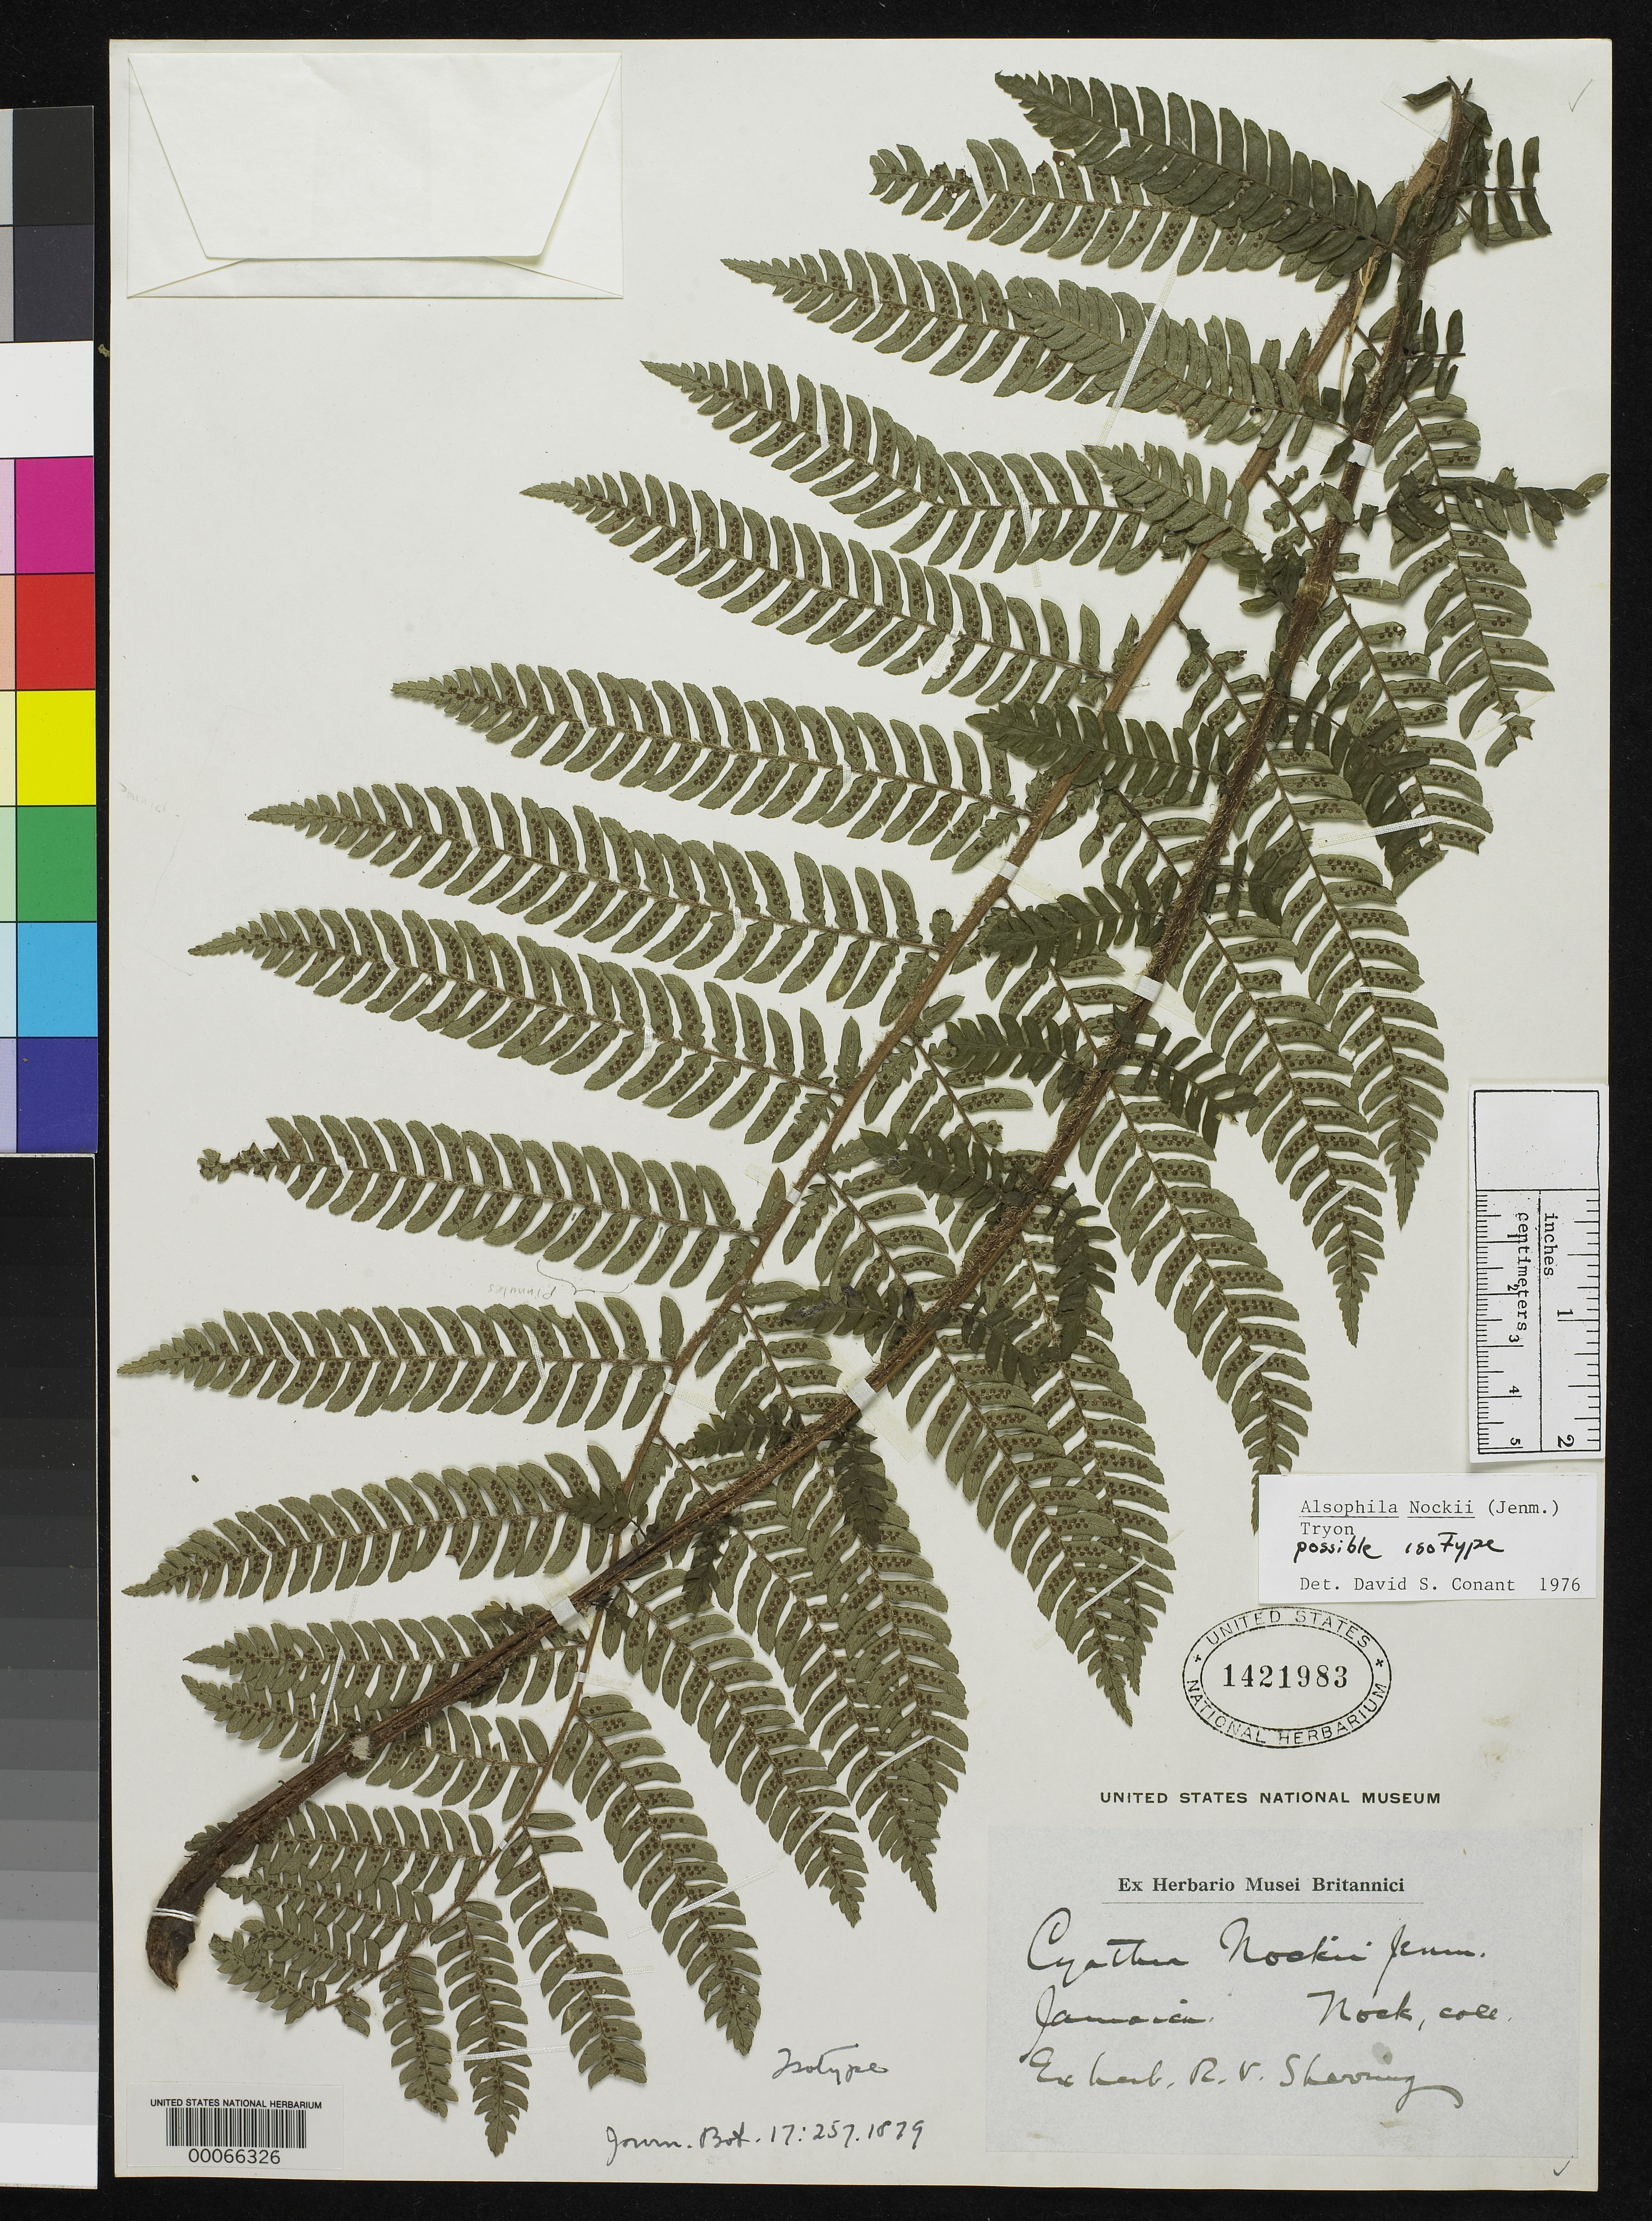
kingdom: Plantae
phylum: Tracheophyta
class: Polypodiopsida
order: Cyatheales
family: Cyatheaceae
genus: Cyathea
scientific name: Cyathea nockii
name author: Jenman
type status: Type Collection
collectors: W. Nock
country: Jamaica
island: Greater Antilles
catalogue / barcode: US 1421983